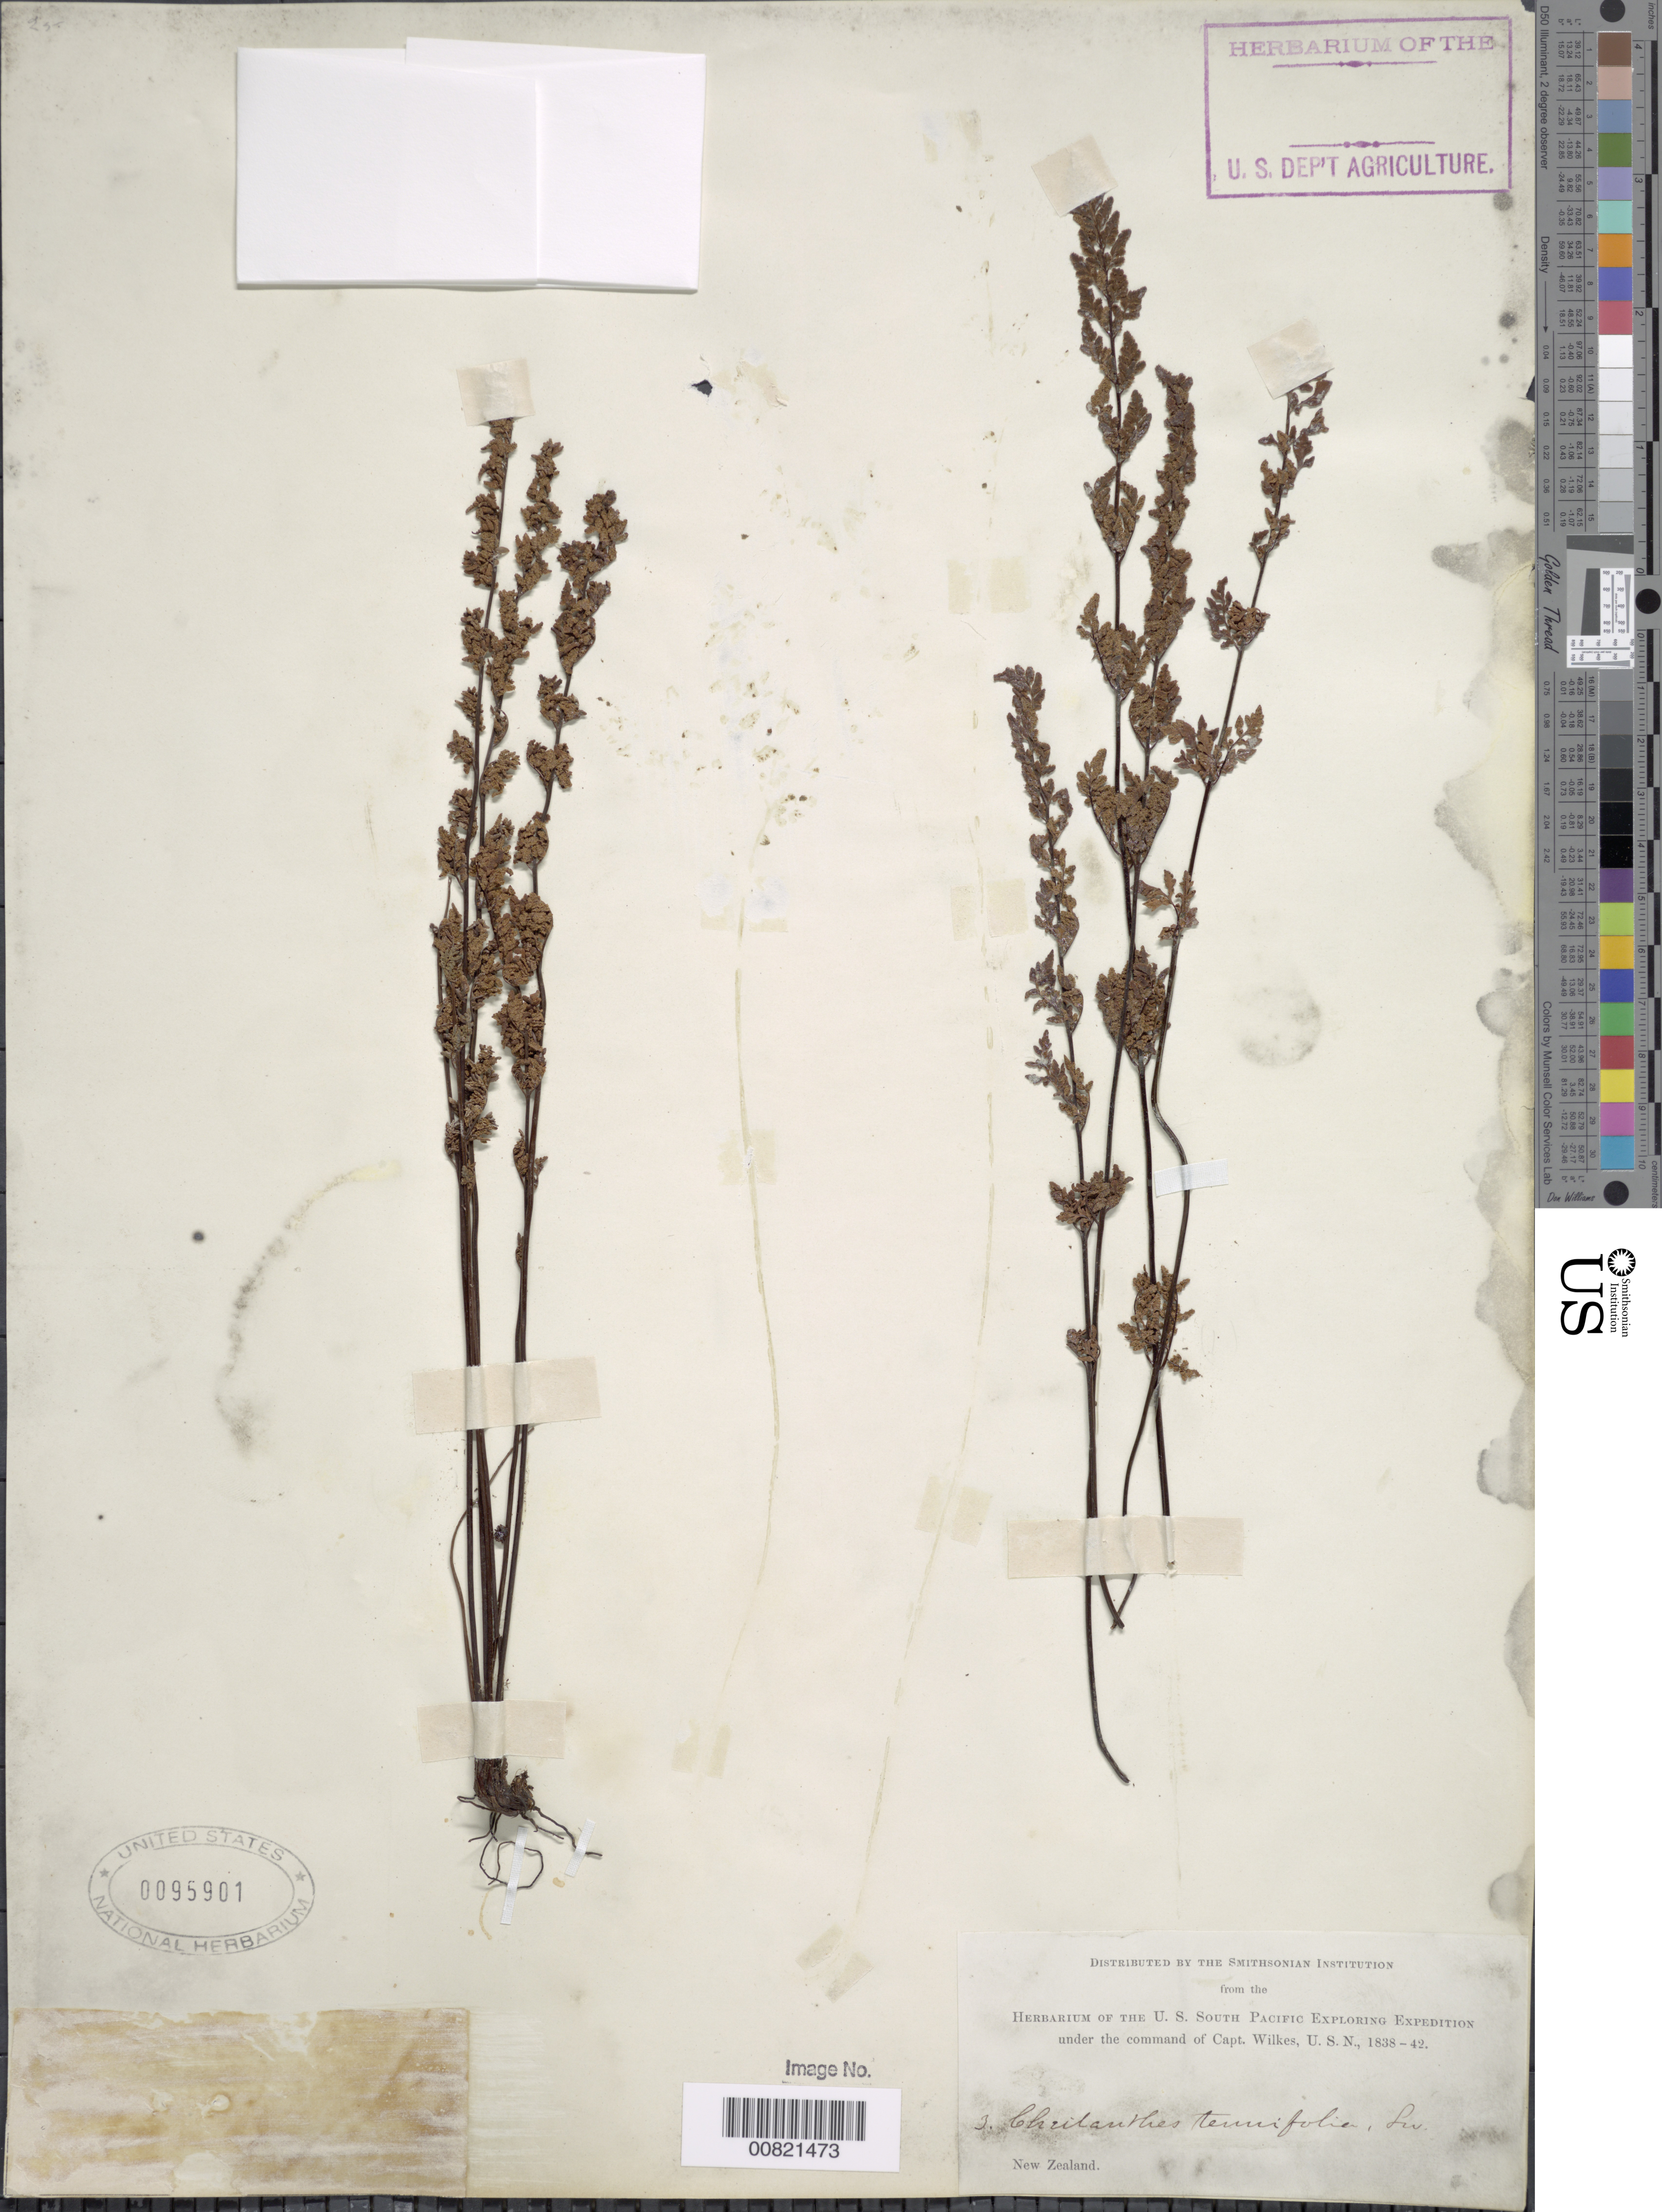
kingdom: Plantae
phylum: Tracheophyta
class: Polypodiopsida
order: Polypodiales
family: Pteridaceae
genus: Cheilanthes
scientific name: Cheilanthes humilis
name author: (G. Forst.) P.S. Green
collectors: Wilkes Explor. Exped.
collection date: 1838/1842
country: New Zealand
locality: New Zealand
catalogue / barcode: US 95901